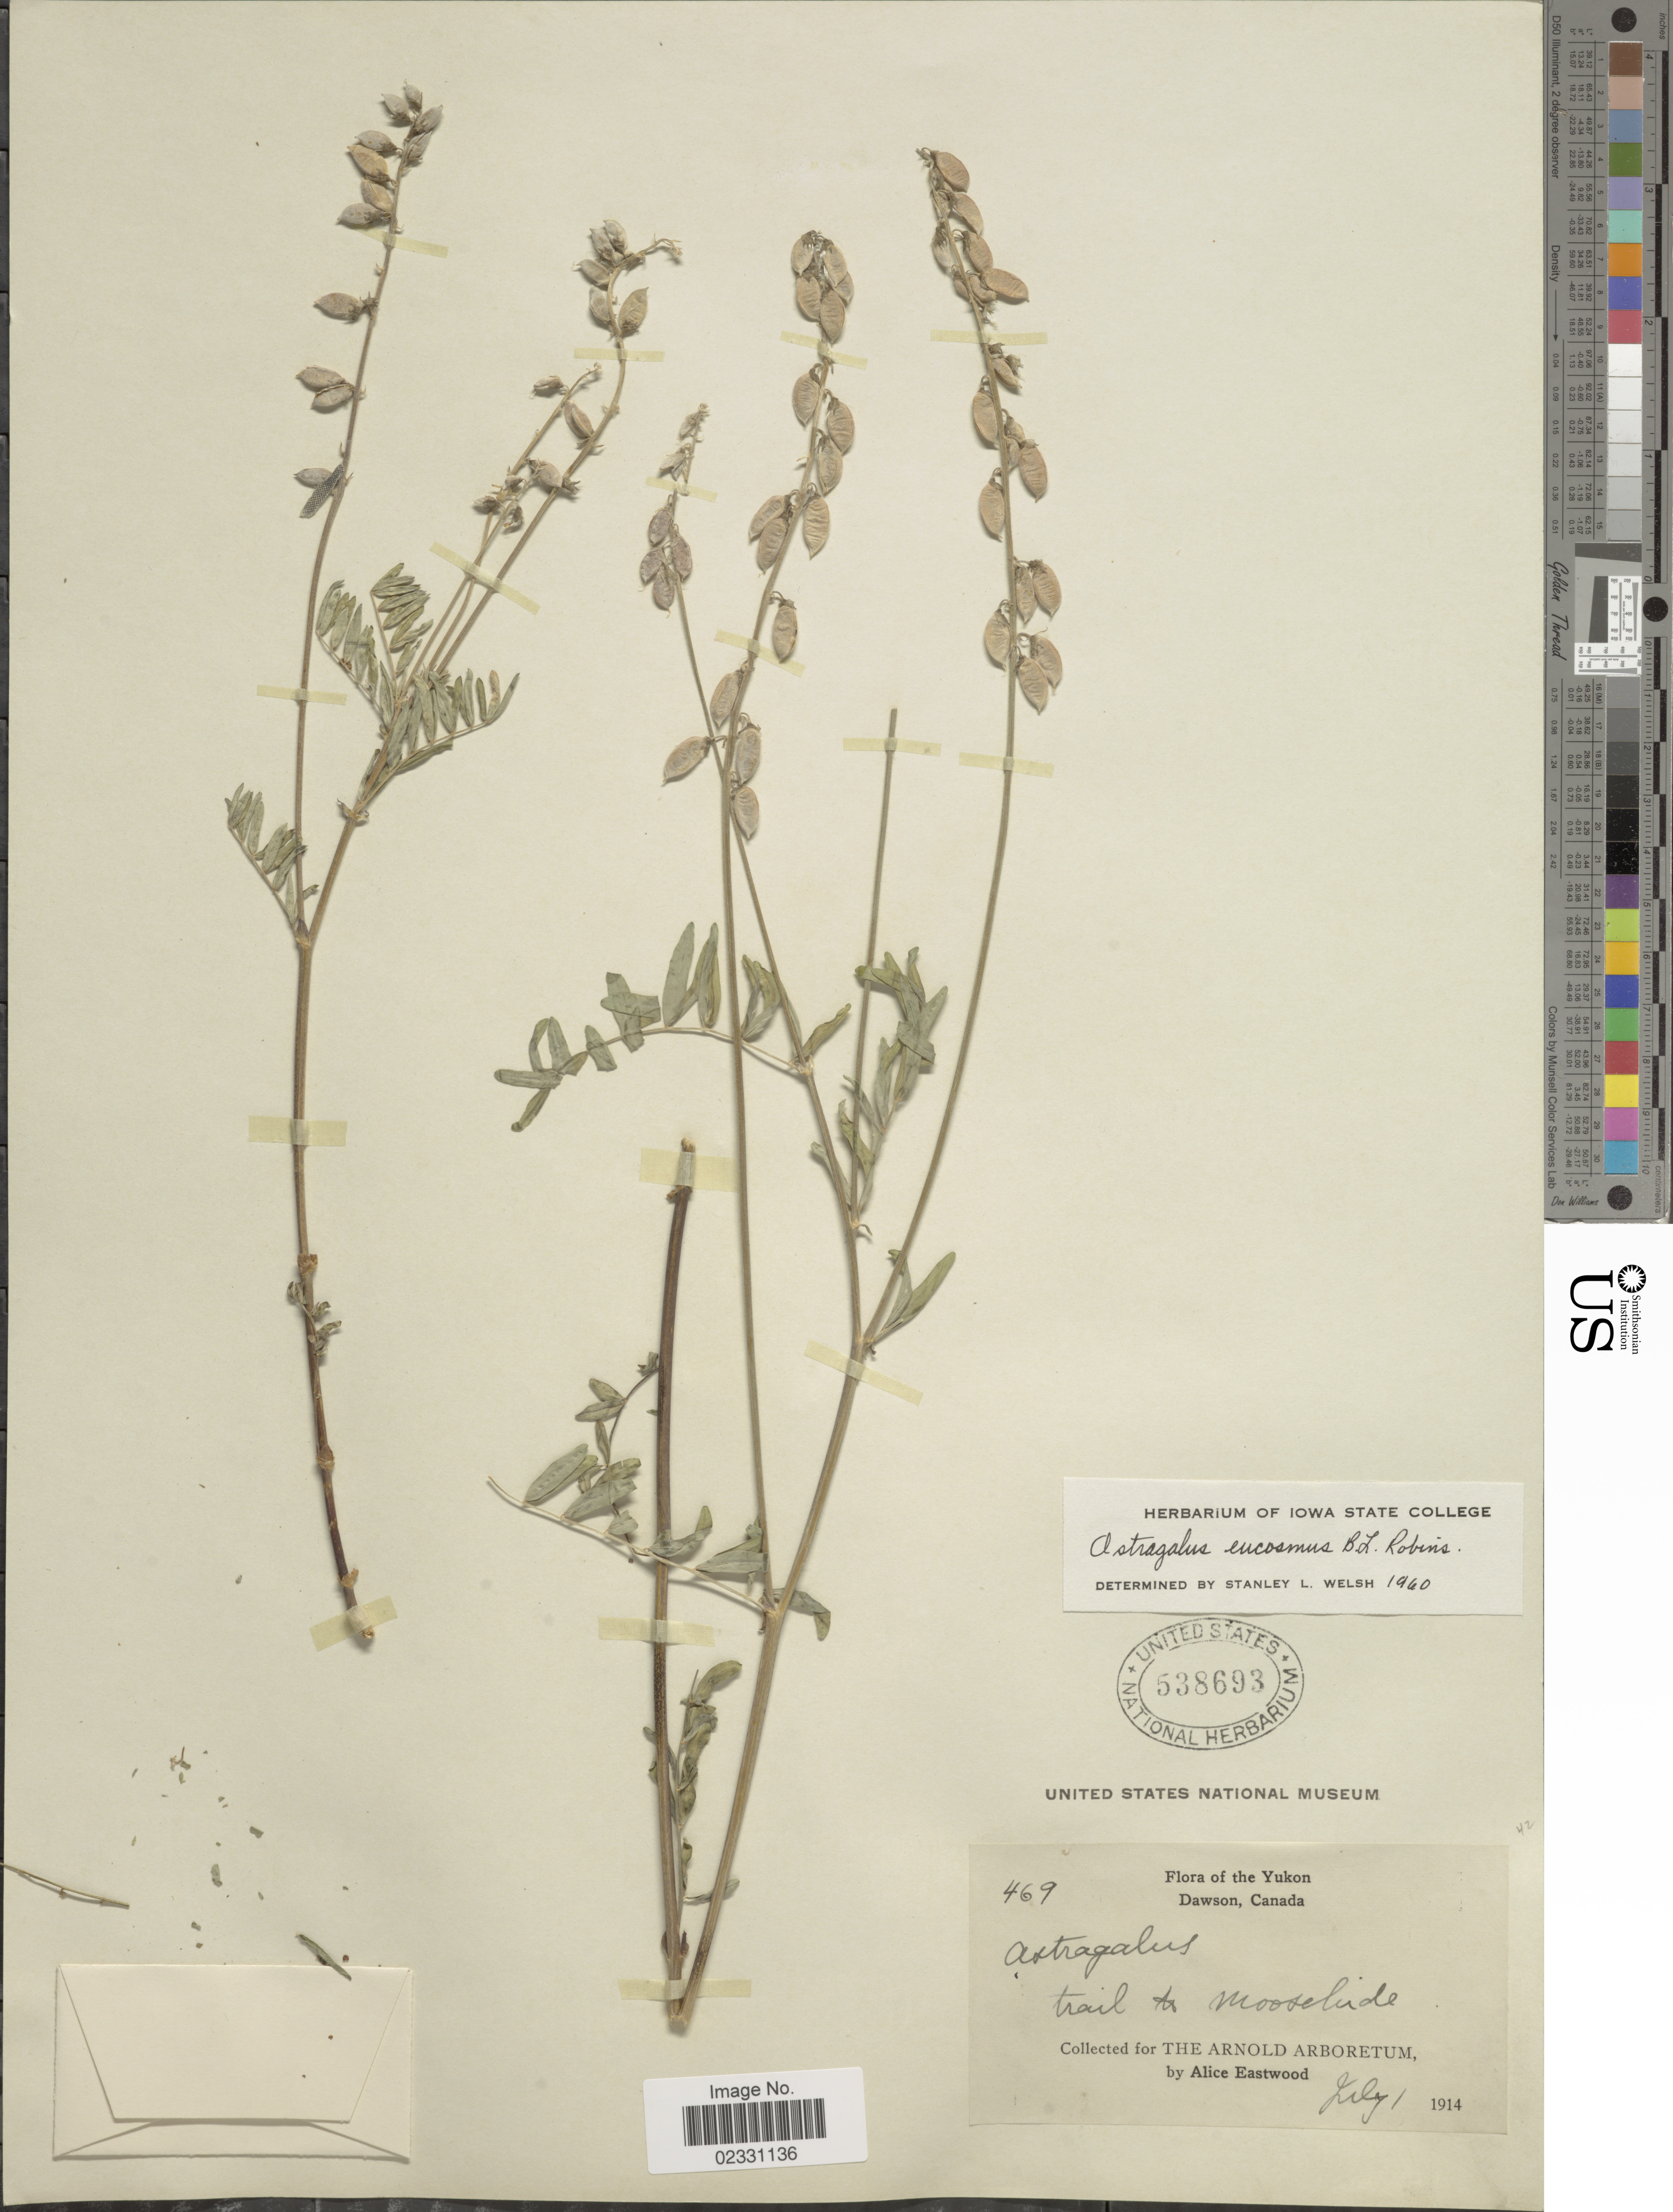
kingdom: Plantae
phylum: Tracheophyta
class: Magnoliopsida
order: Fabales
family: Fabaceae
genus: Astragalus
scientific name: Astragalus eucosmus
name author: B.L. Rob.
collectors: A. Eastwood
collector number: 469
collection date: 1914-07-01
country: Canada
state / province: Yukon Territory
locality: Dawson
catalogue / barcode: US 538693